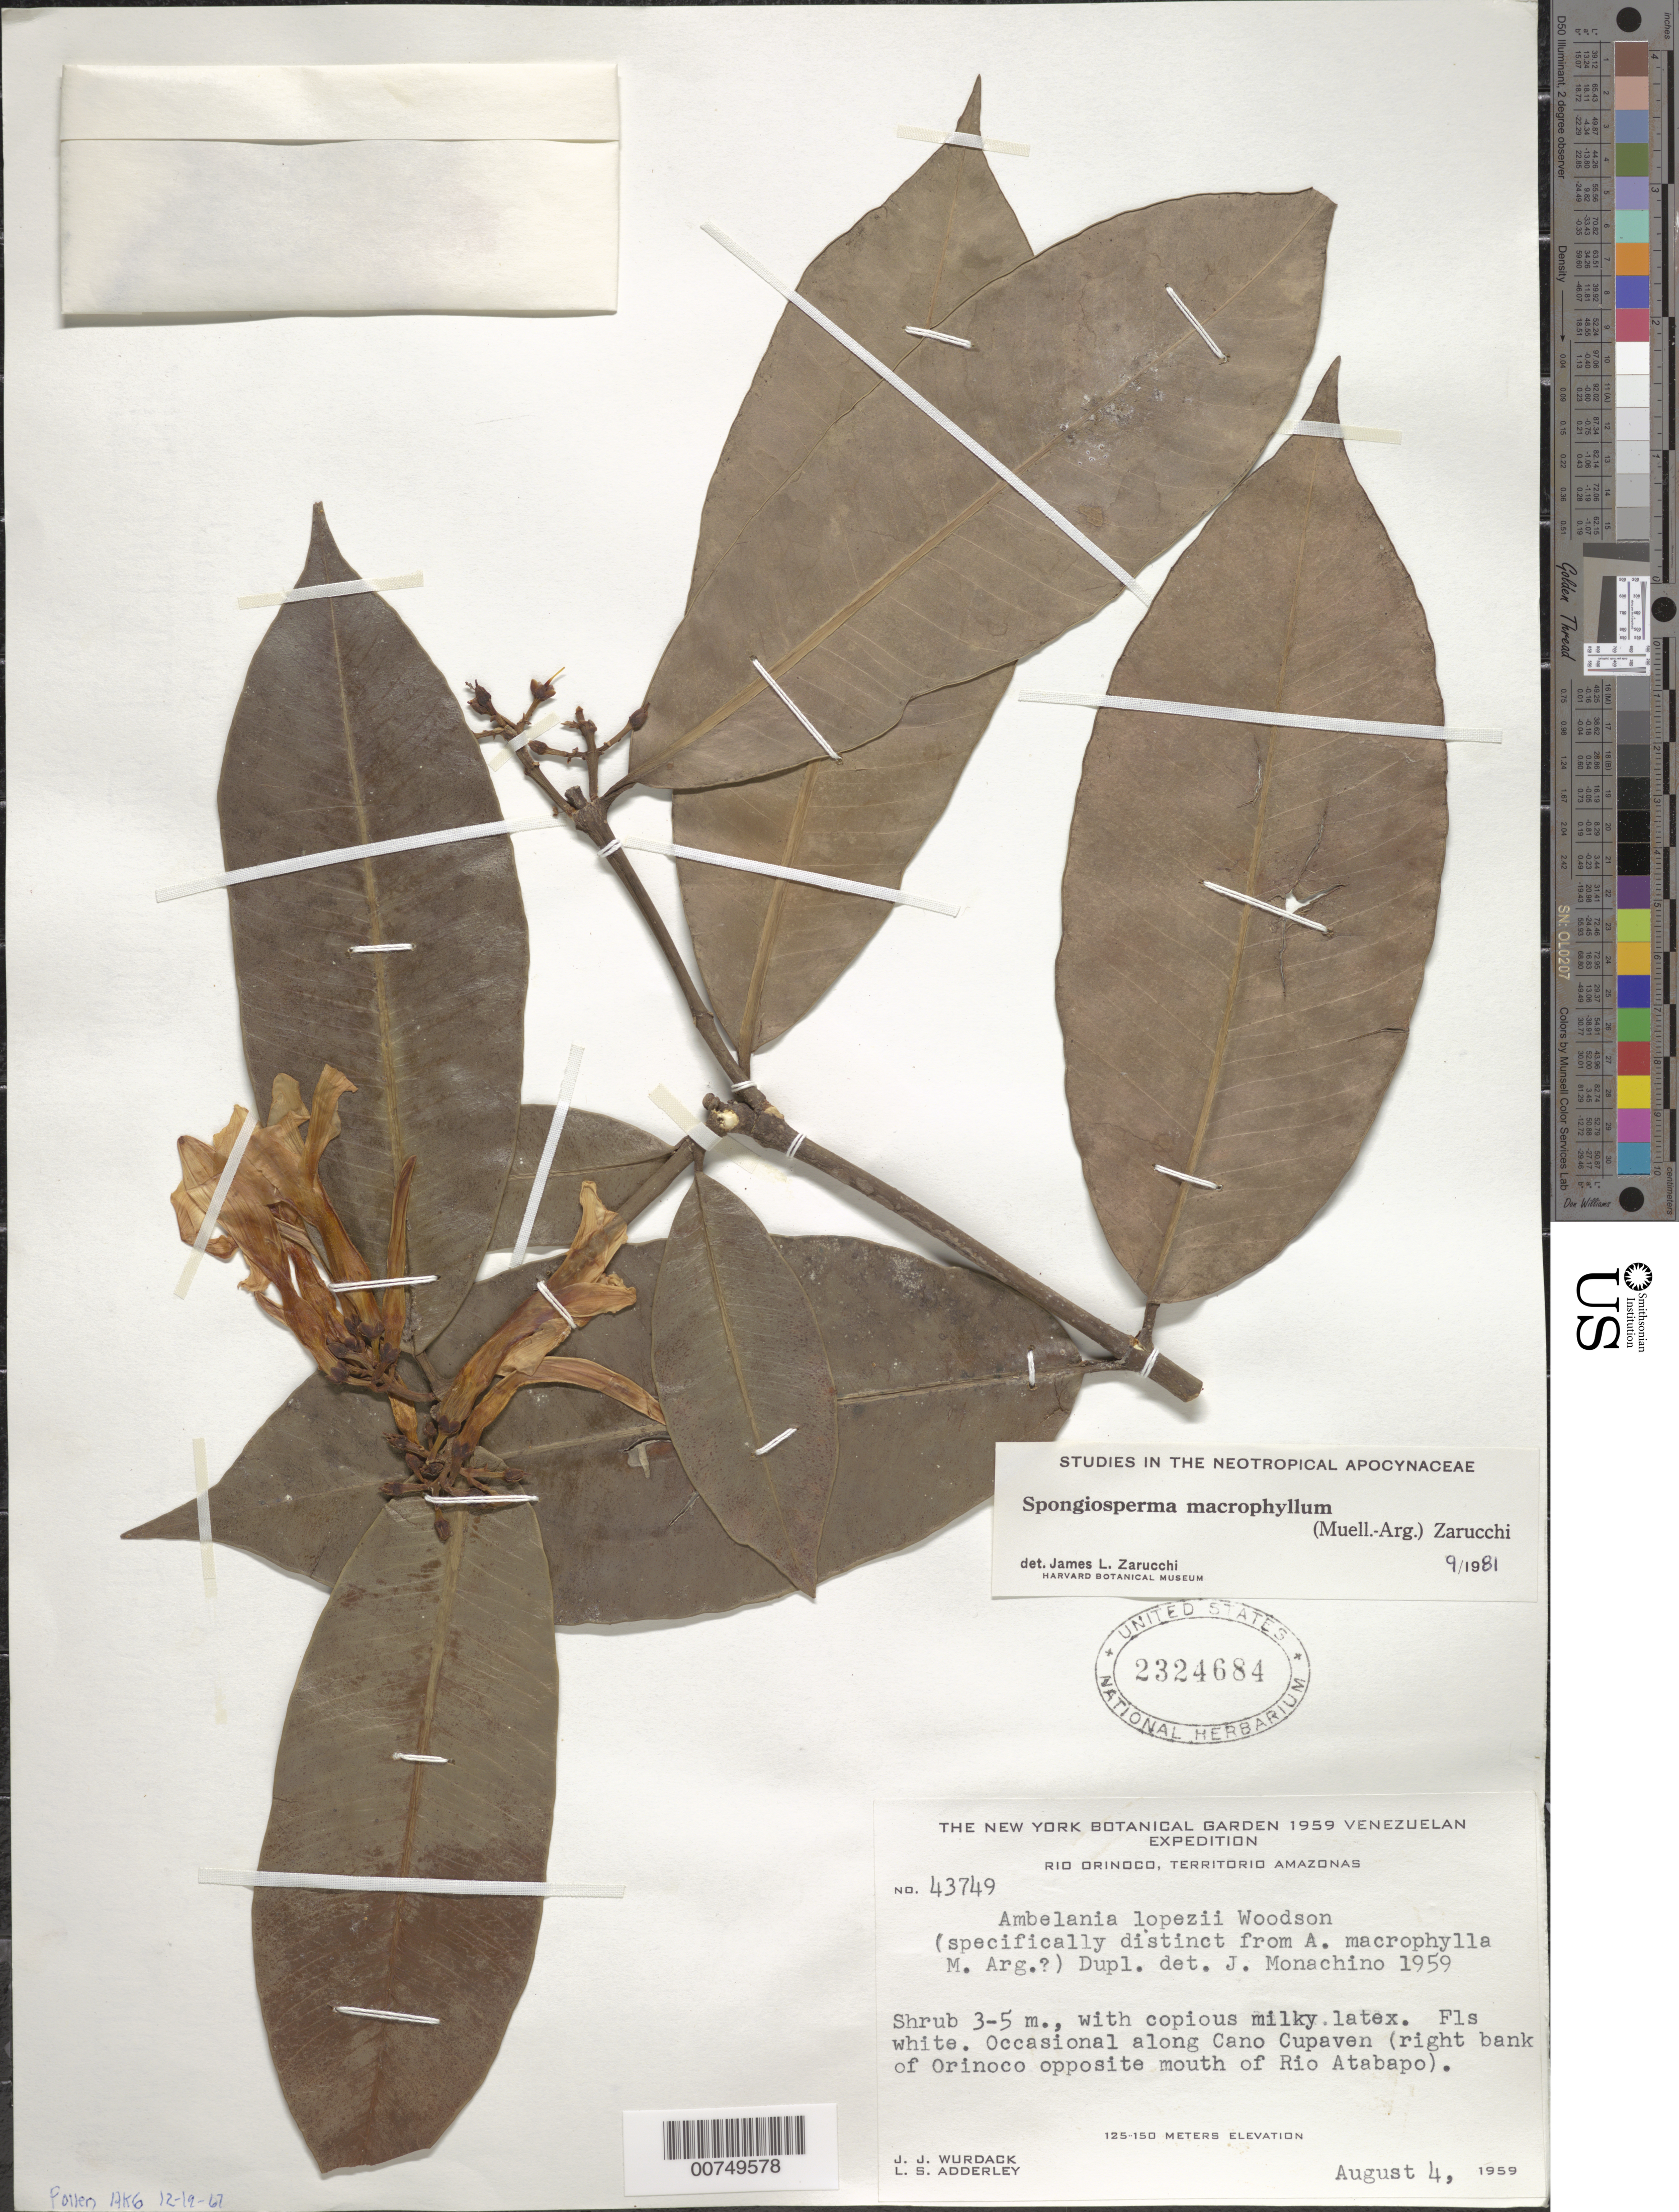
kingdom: Plantae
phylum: Tracheophyta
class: Magnoliopsida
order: Gentianales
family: Apocynaceae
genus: Spongiosperma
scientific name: Spongiosperma macrophyllum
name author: (Müll. Arg.) Zarucchi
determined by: Zarucchi, J. L.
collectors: J. J. Wurdack & L. S. Adderley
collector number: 43749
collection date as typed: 4-Aug-59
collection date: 1959-08-04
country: Venezuela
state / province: Amazonas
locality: Caño Cupaven, Río Orinoco, opposite mouth of Río Atabapo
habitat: Right bank of Rio Orinoco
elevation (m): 125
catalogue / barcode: US 2324684